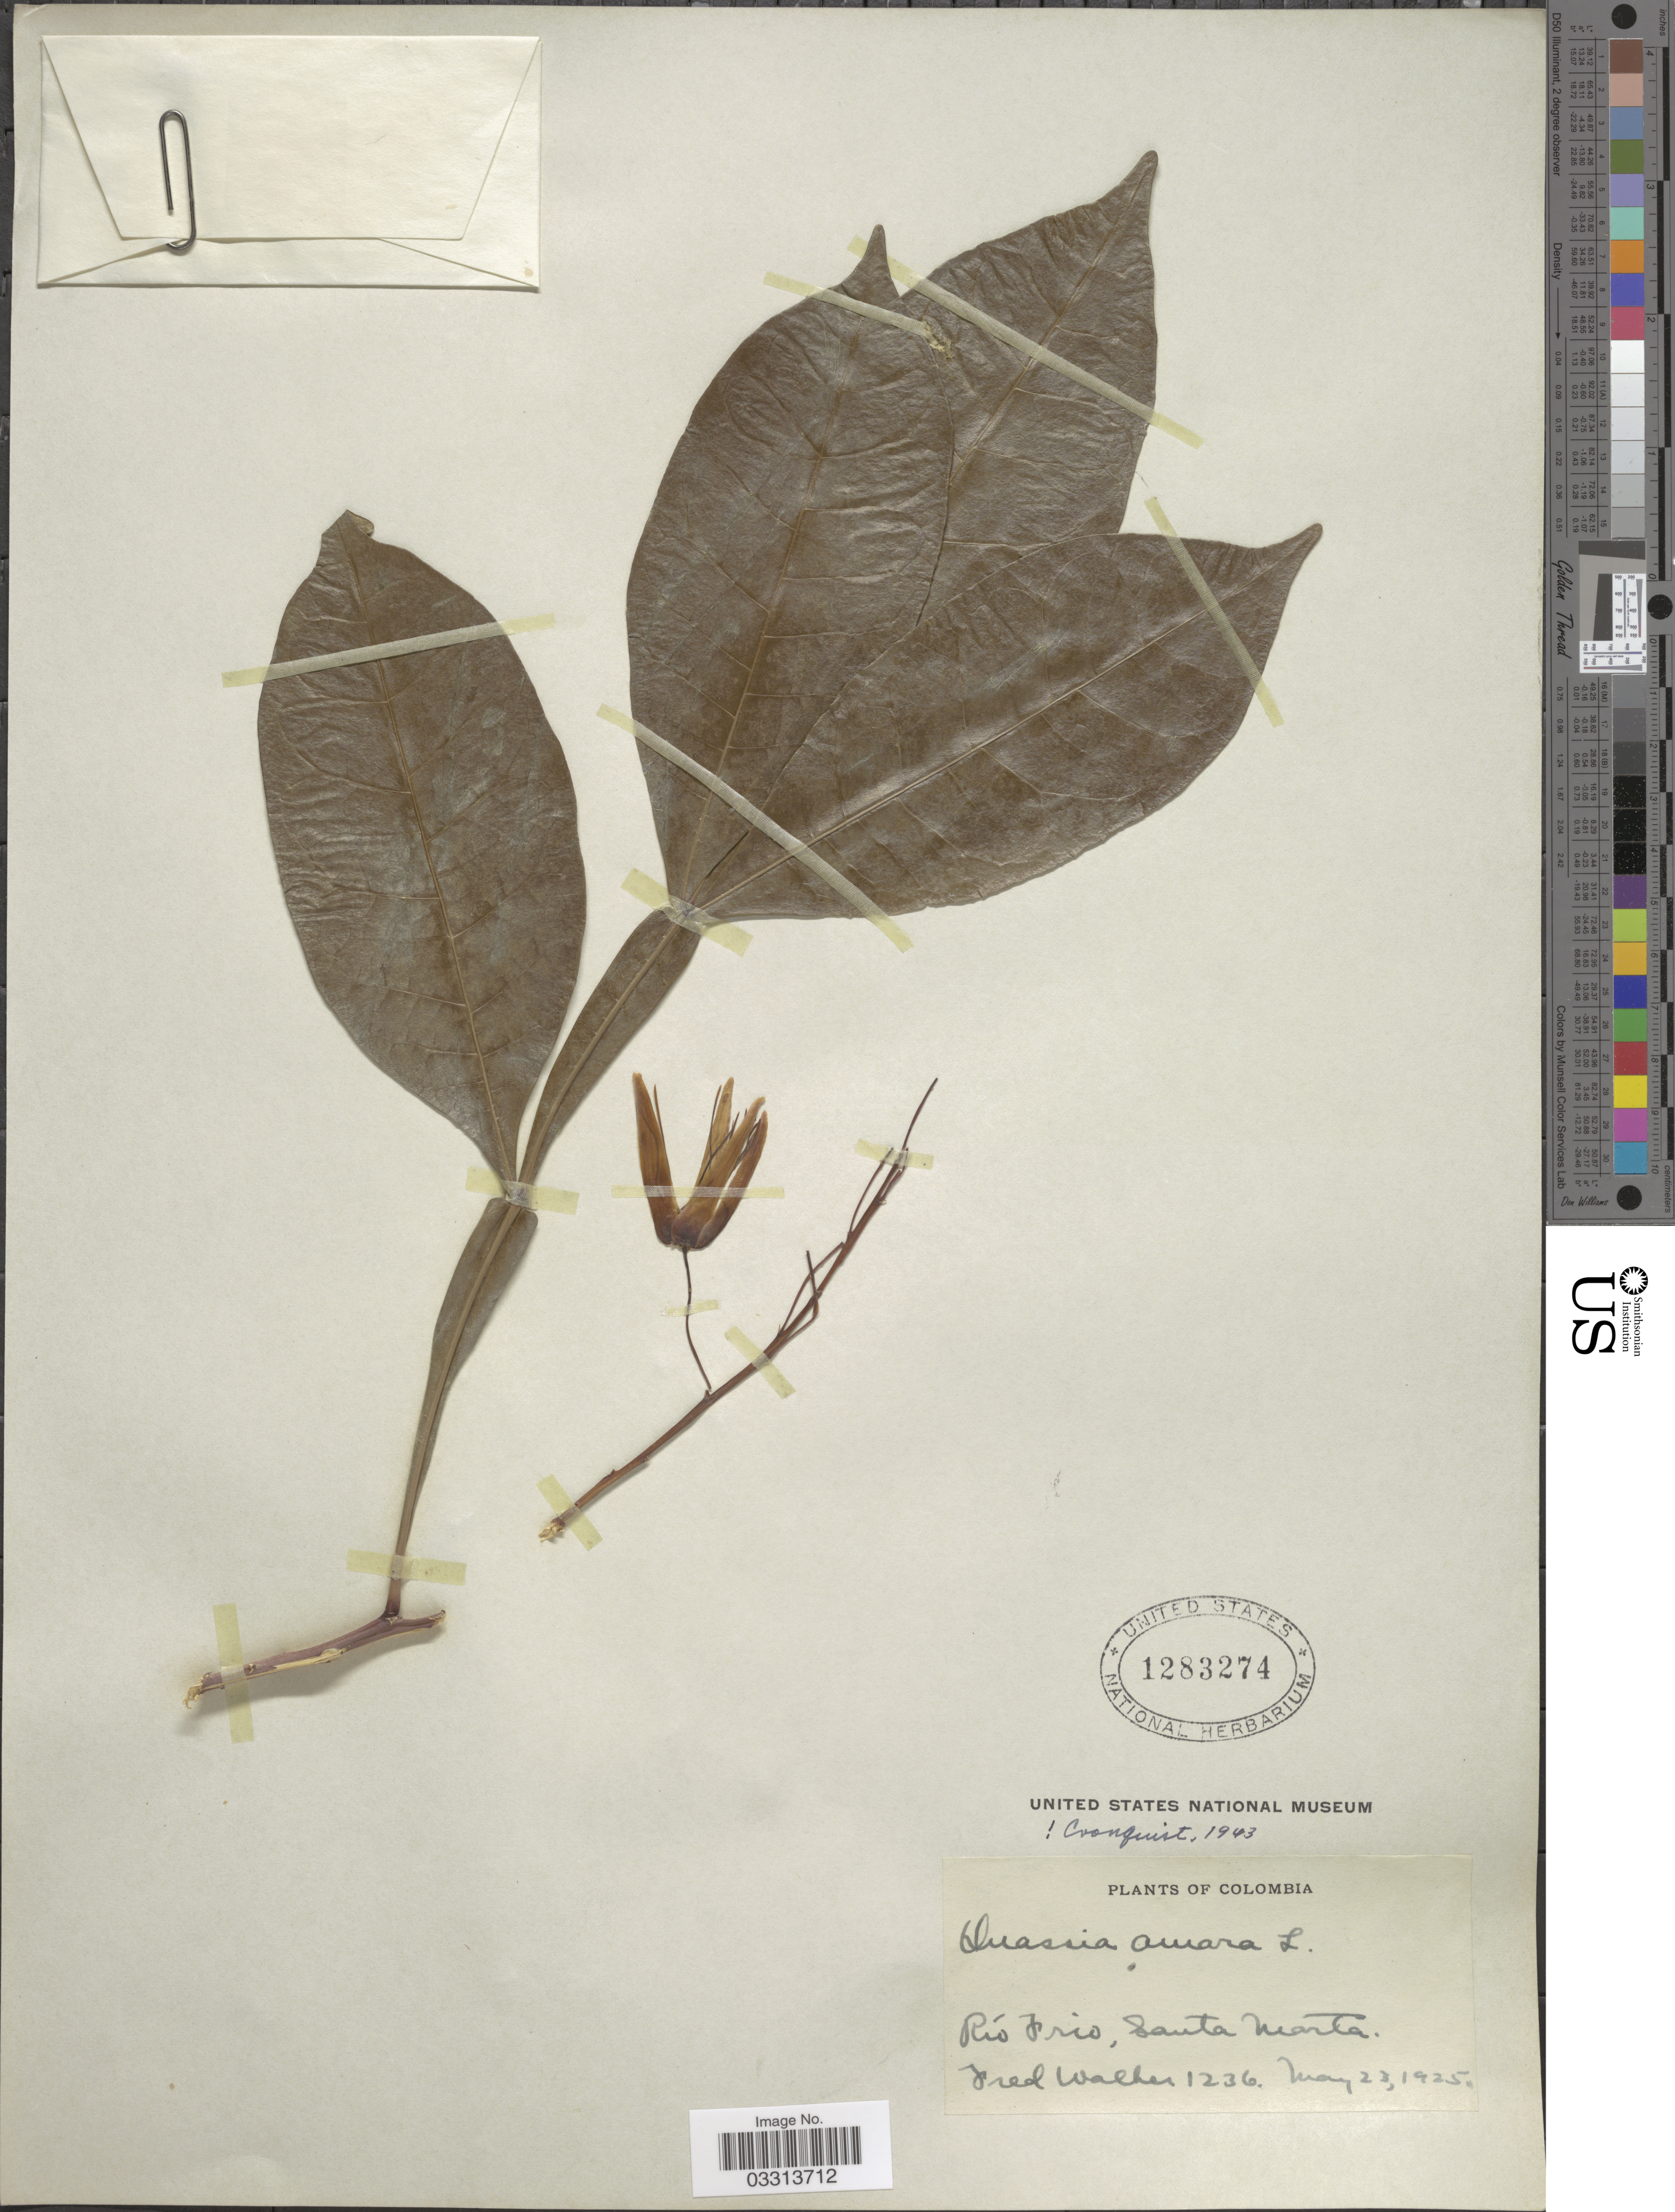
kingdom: Plantae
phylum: Tracheophyta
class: Magnoliopsida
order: Sapindales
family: Simaroubaceae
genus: Quassia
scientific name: Quassia amara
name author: L.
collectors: F. Walker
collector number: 1236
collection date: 1925-05-23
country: Colombia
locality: Río Frio, Santa Marta.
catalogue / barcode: US 1283274